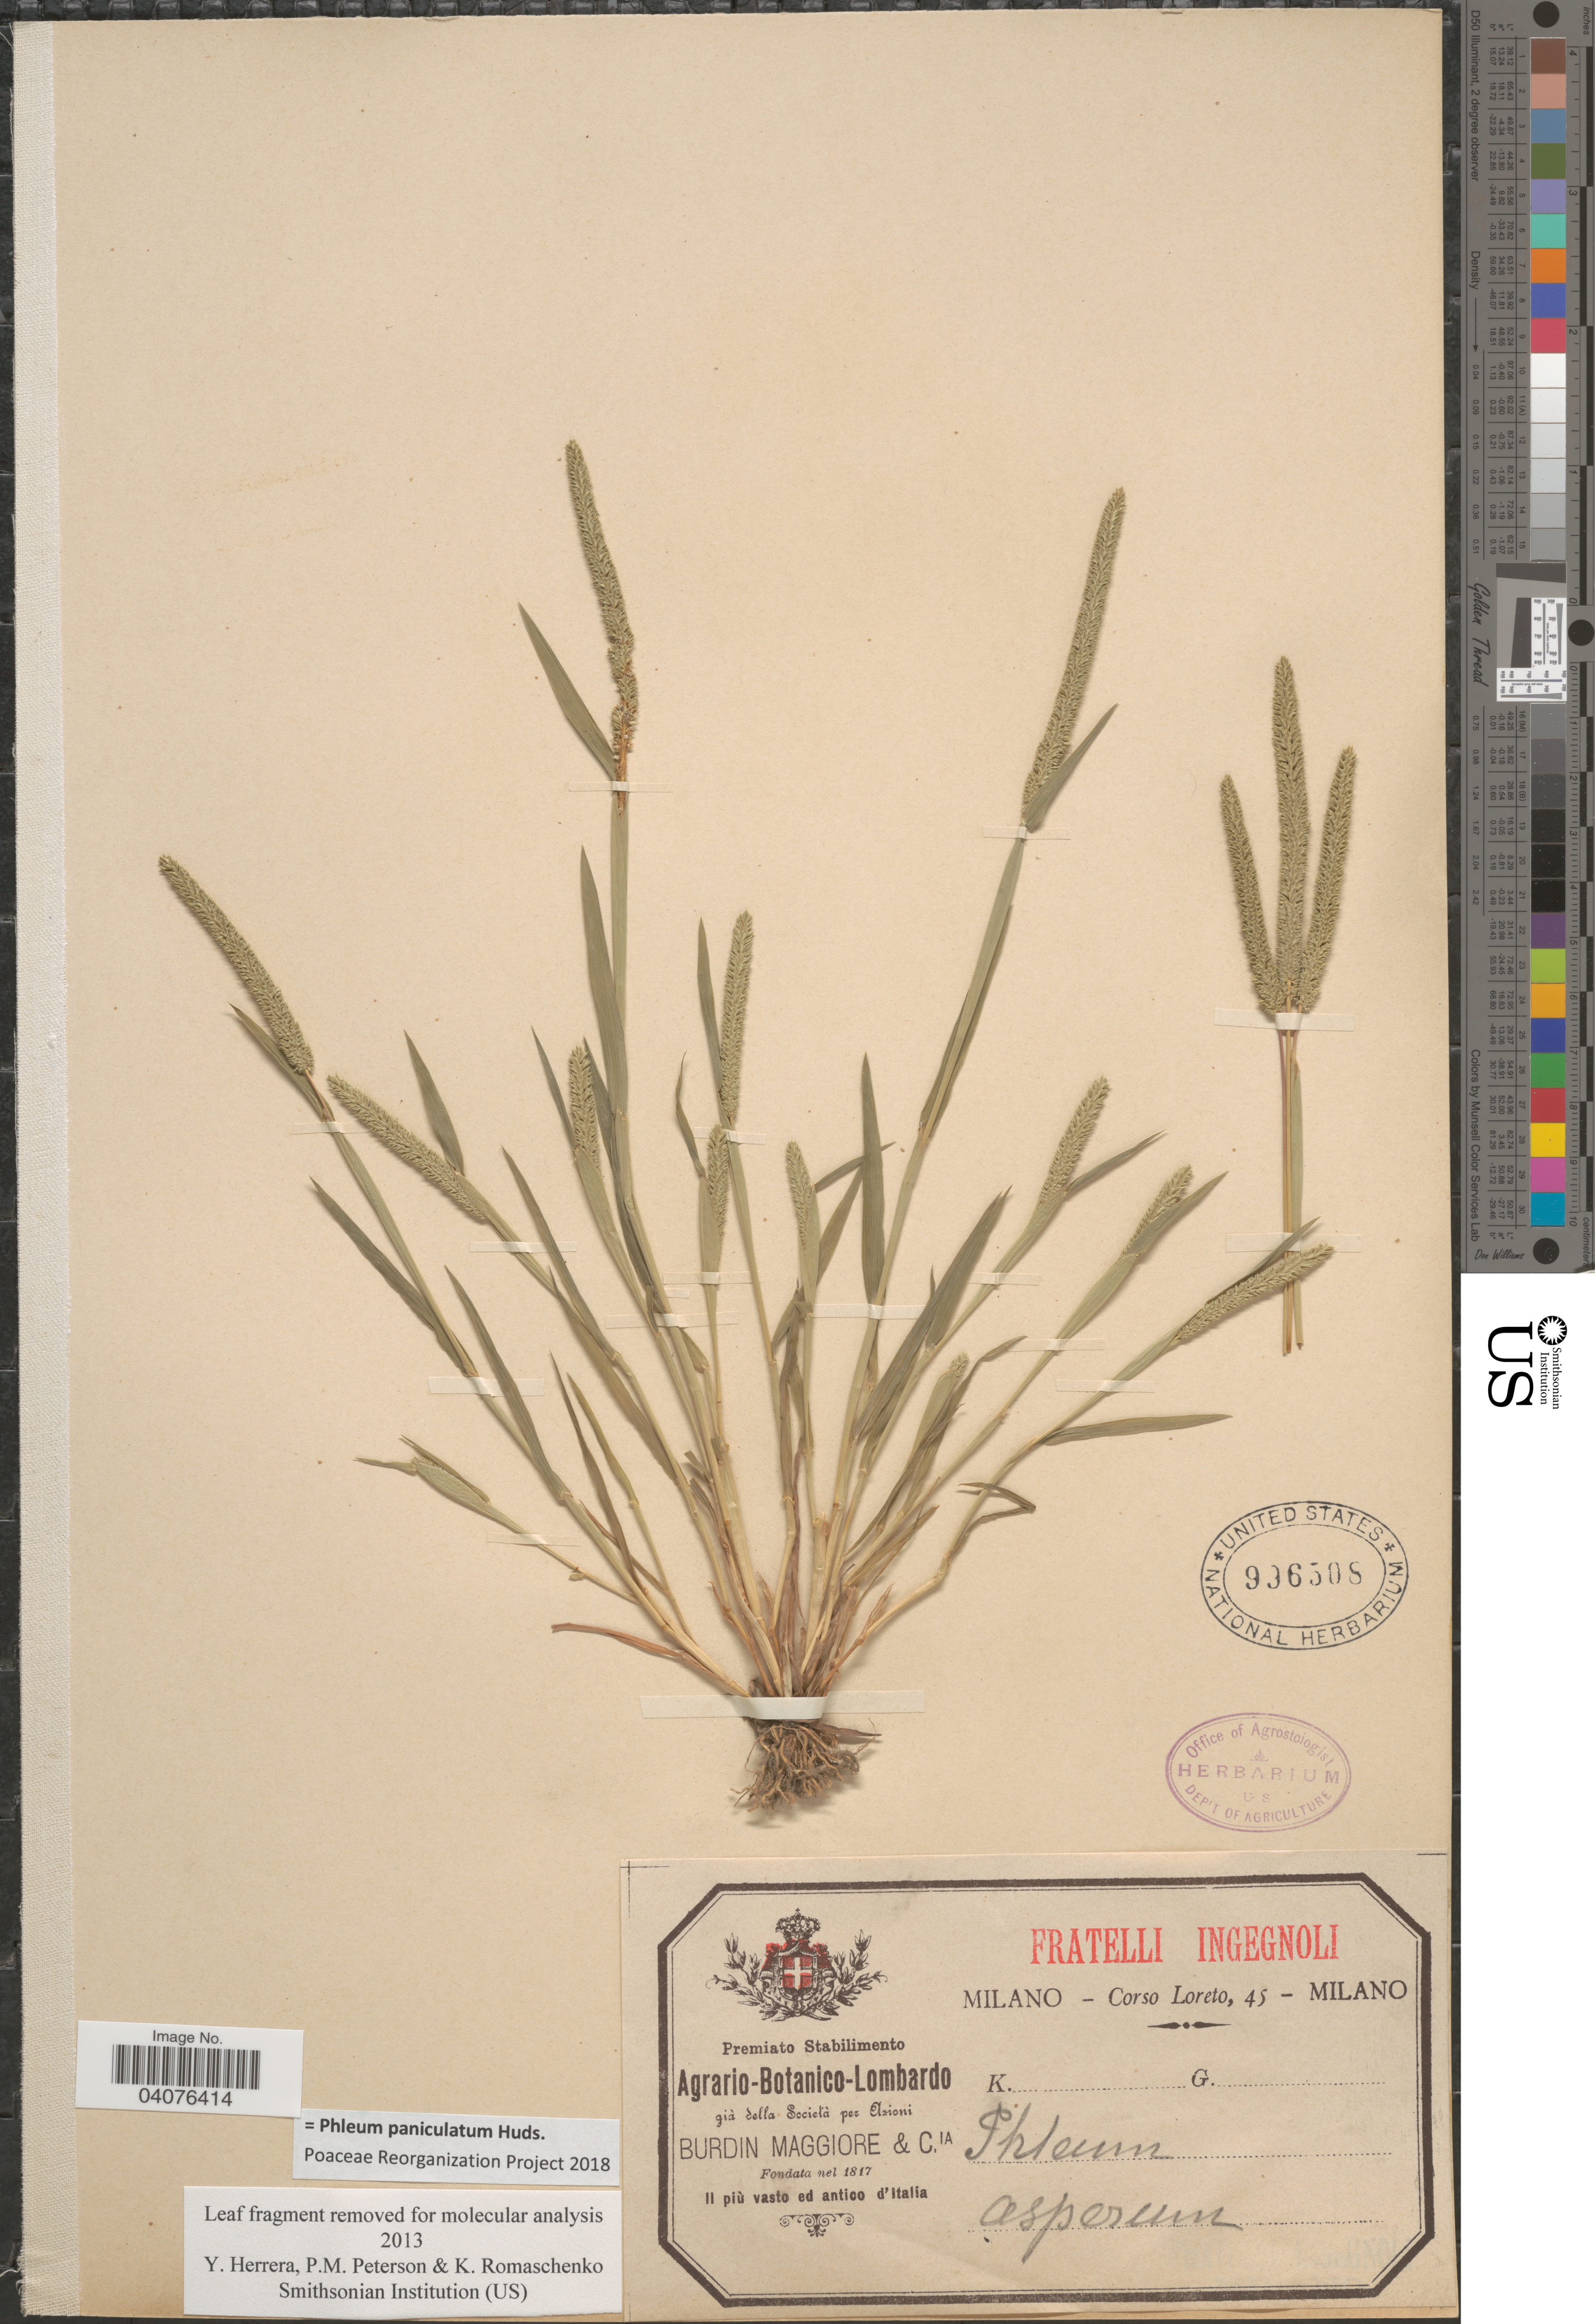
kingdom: Plantae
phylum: Tracheophyta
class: Liliopsida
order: Poales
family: Poaceae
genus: Phleum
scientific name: Phleum paniculatum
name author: Huds.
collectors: Loreto, C.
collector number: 45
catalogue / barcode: US 996508